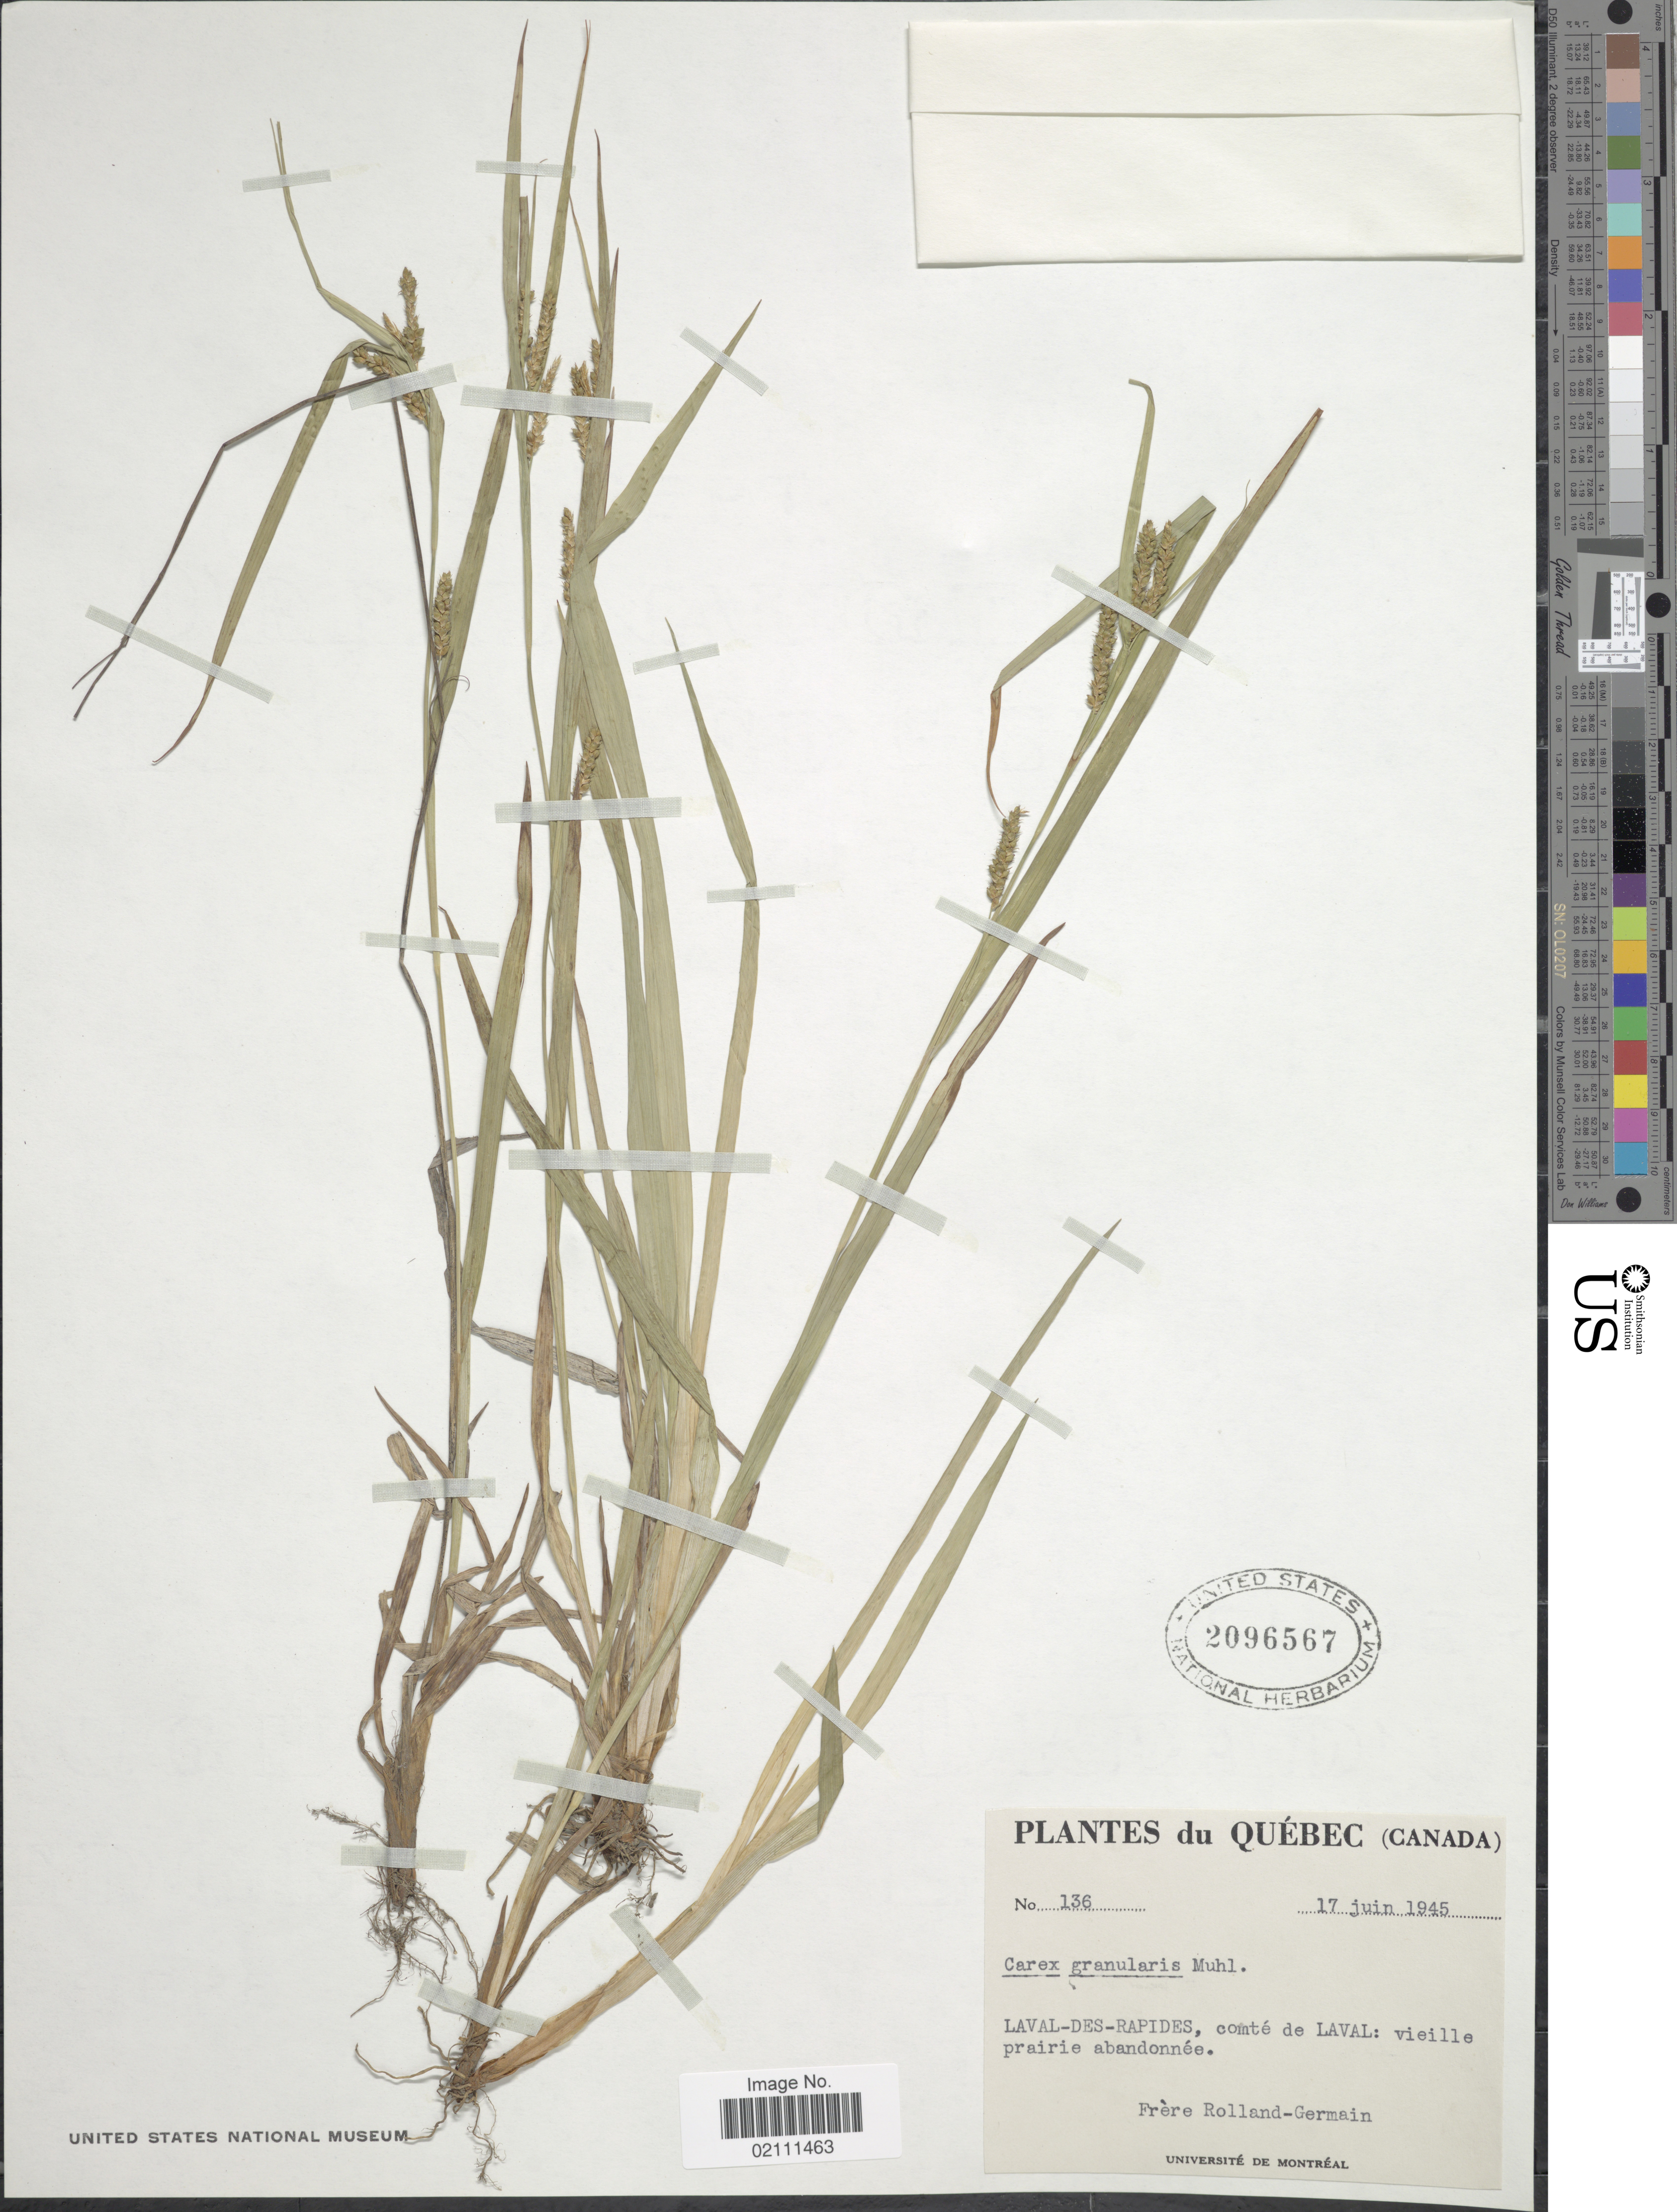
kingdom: Plantae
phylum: Tracheophyta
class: Liliopsida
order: Poales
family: Cyperaceae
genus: Carex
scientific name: Carex granularis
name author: Muhl. ex Willd.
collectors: Rolland-Germain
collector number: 136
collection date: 1945-06-17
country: Canada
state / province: Quebec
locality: Laval-des-Rapides, comte de Laval: vieille prairie abandonnee.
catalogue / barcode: US 2096567